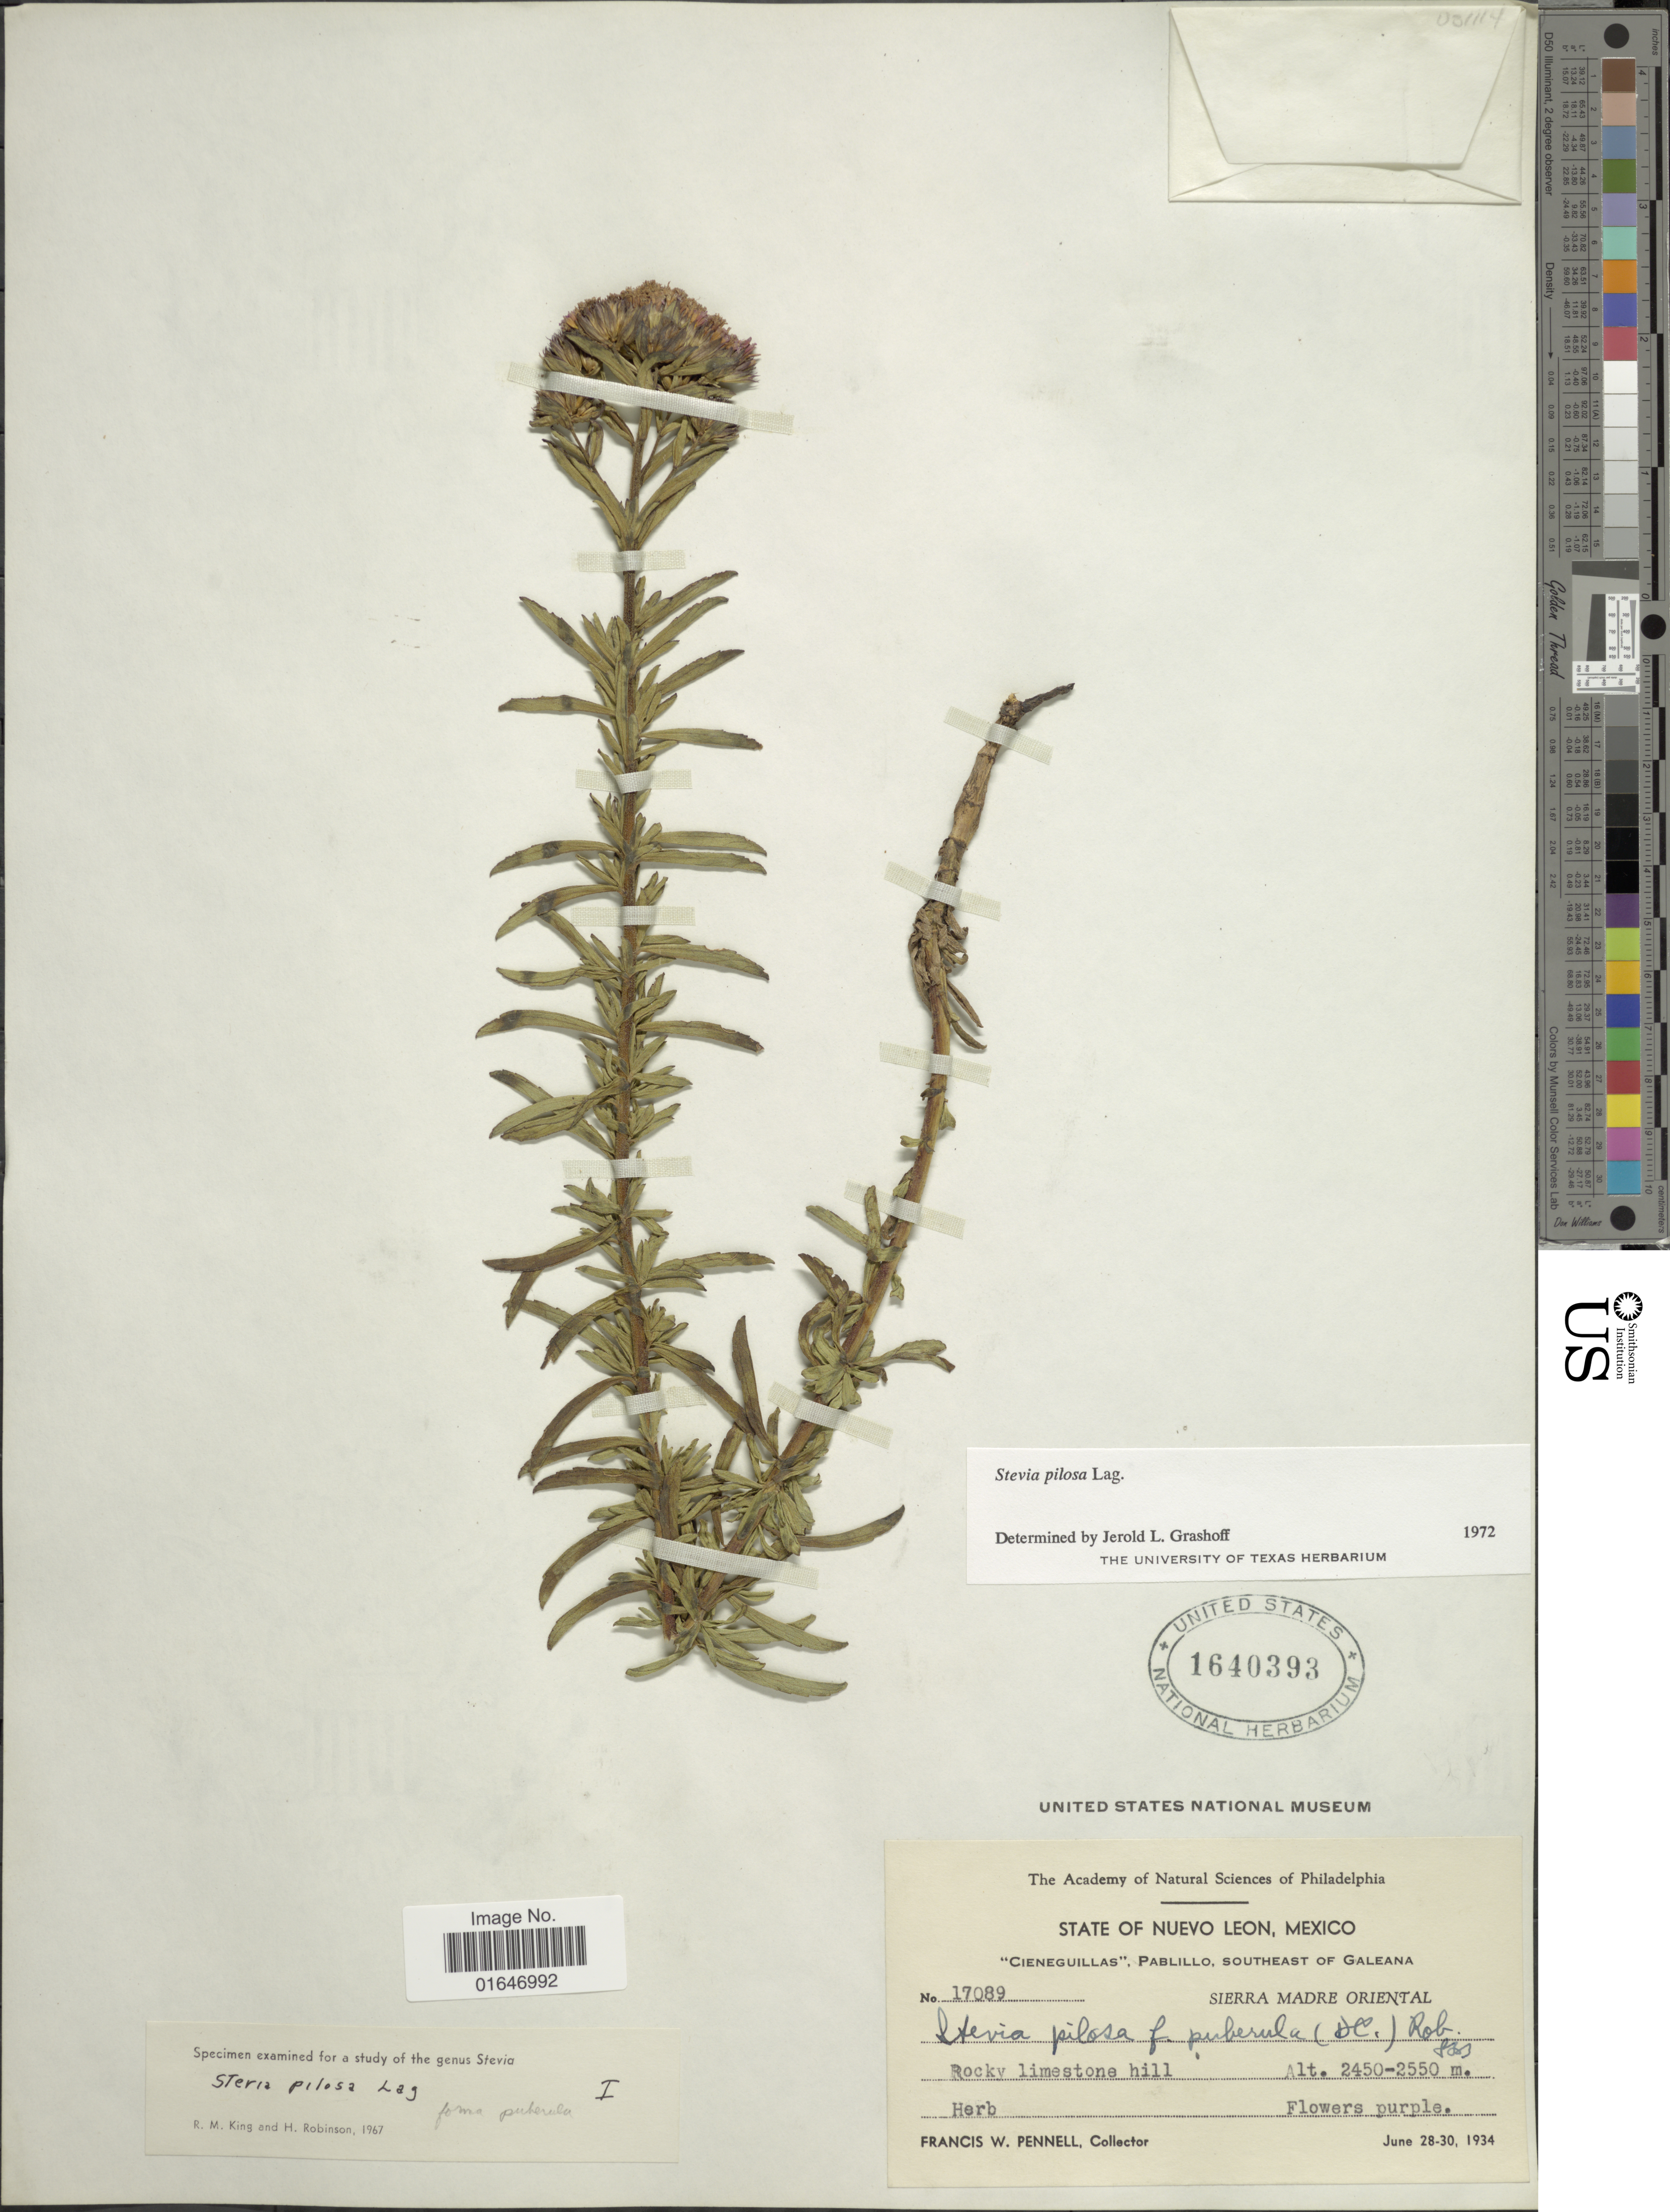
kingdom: Plantae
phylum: Tracheophyta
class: Magnoliopsida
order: Asterales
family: Asteraceae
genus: Stevia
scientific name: Stevia pilosa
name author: Lag.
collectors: F. W. Pennell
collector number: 17089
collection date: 1934-06-28/1934-06-30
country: Mexico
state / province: Nuevo León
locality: Cieneguillas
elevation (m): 2450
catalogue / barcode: US 1640393